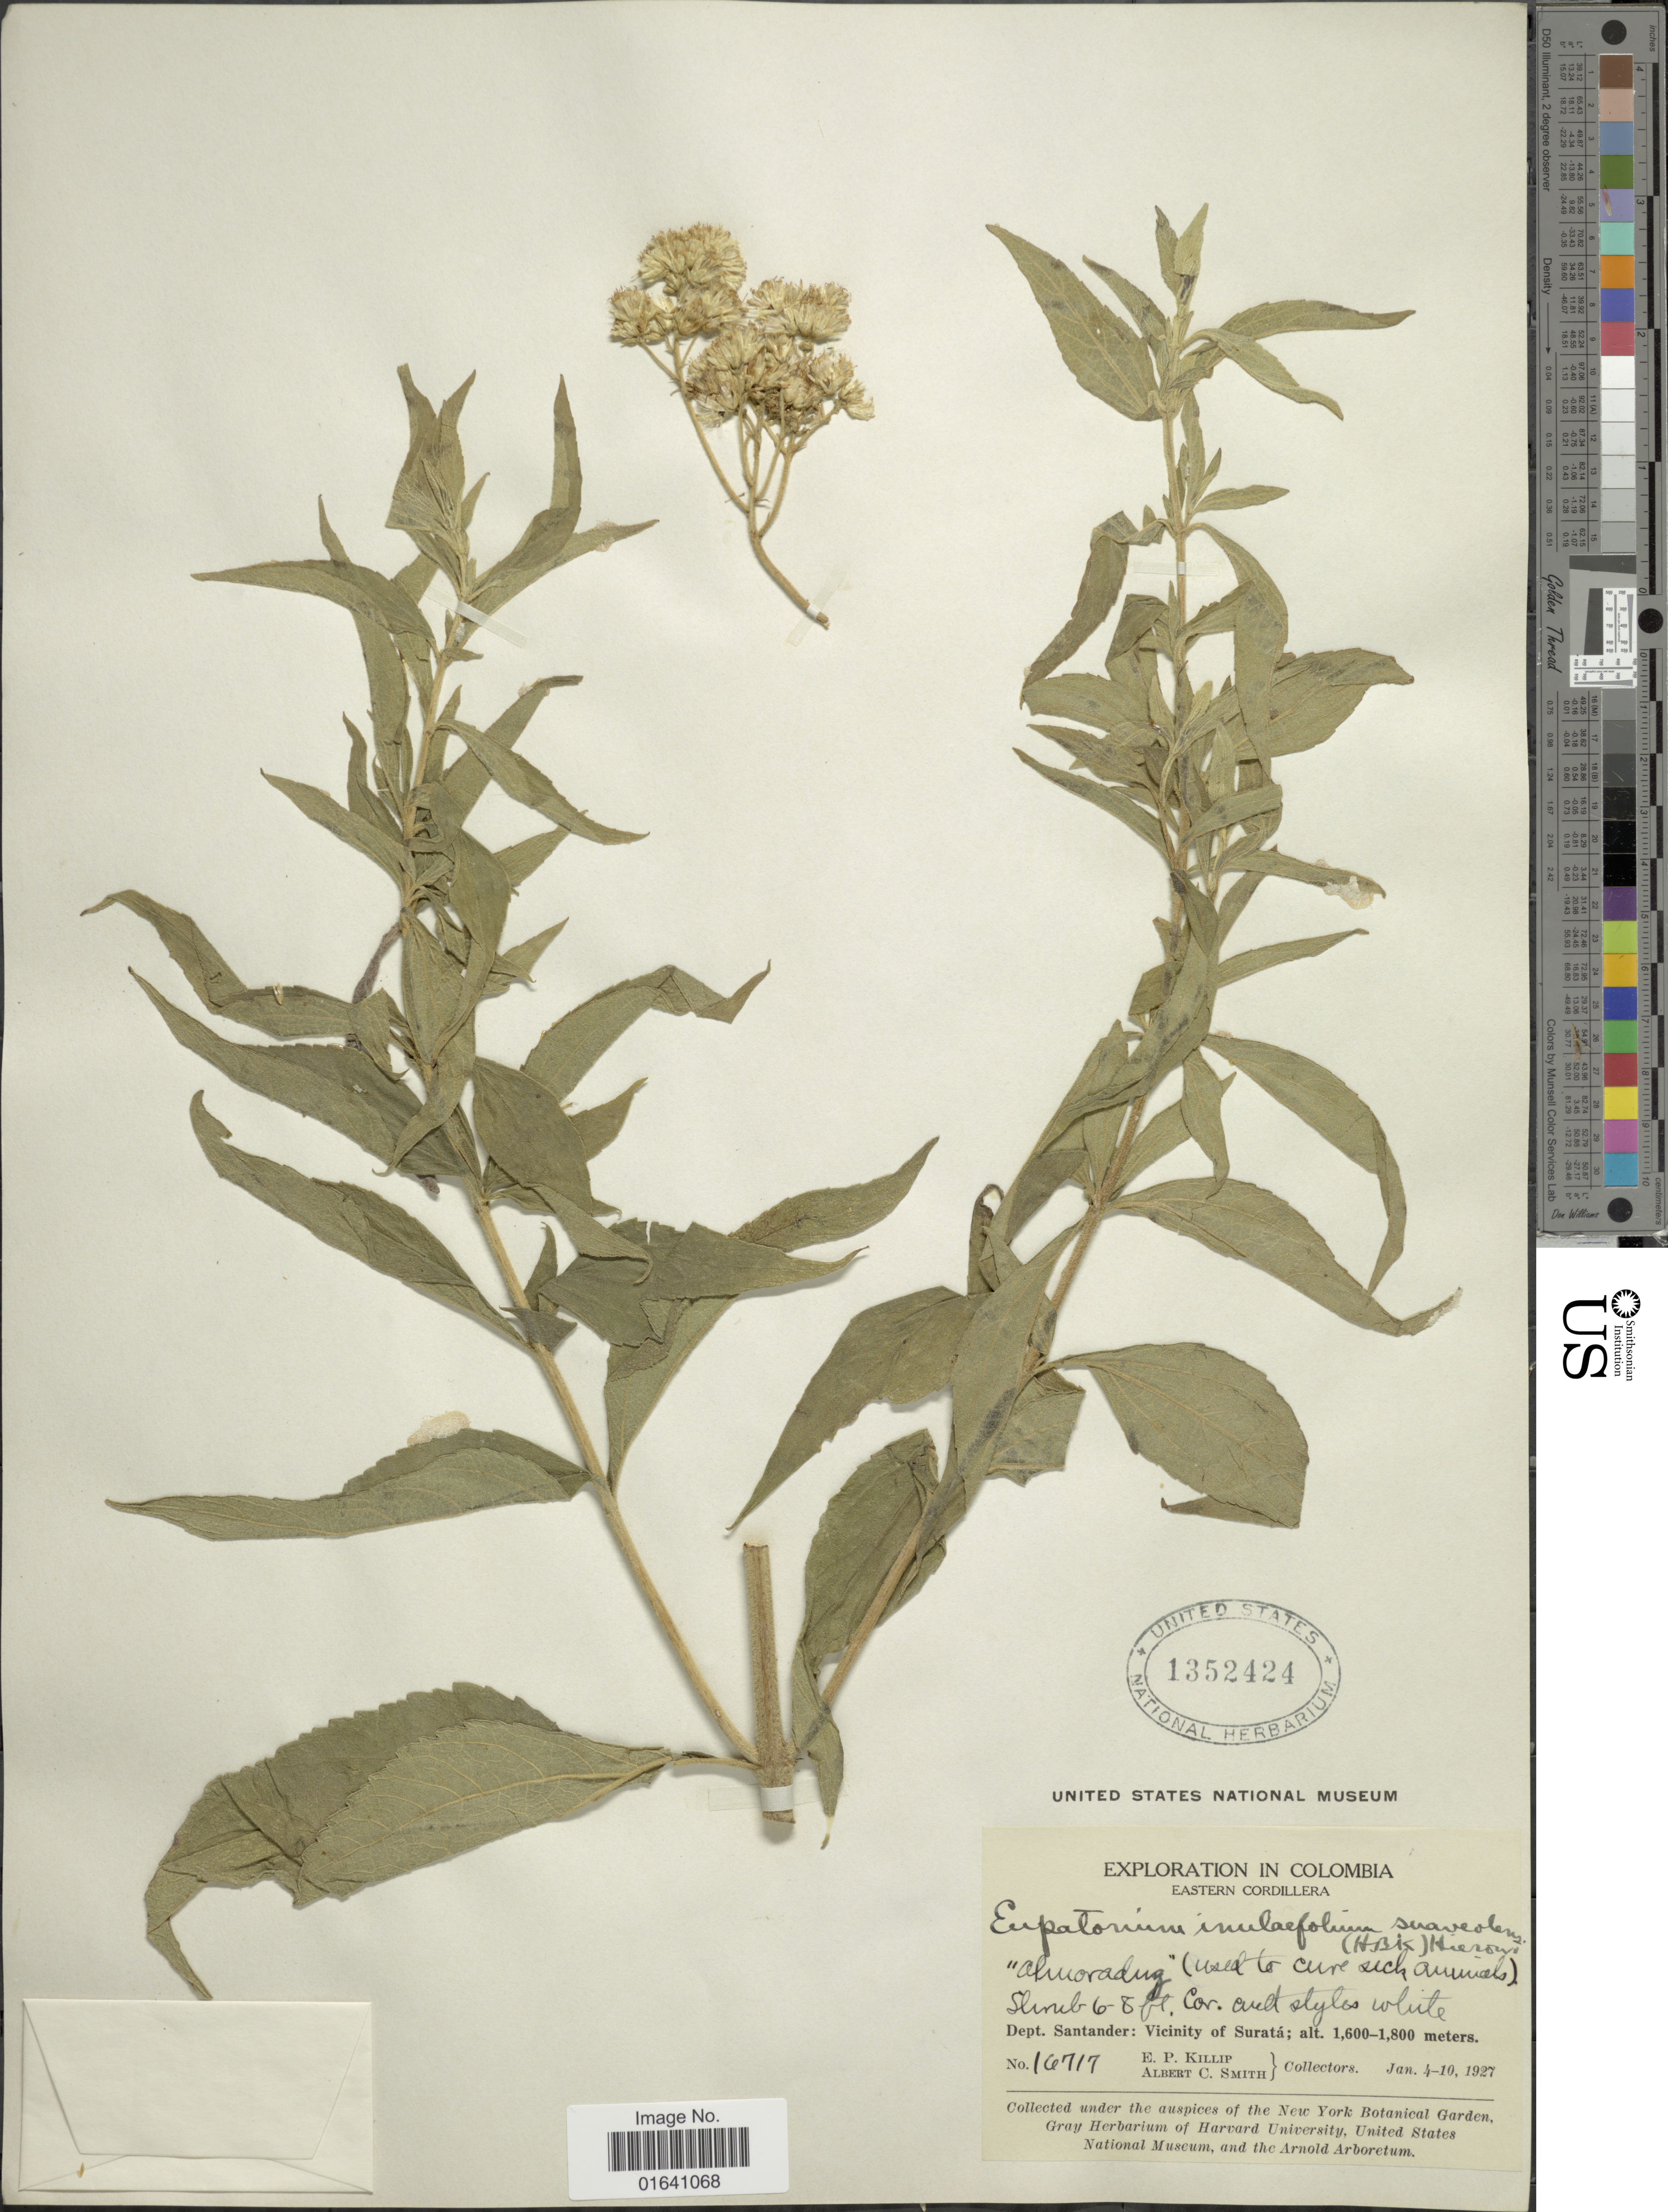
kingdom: Plantae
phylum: Tracheophyta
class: Magnoliopsida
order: Asterales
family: Asteraceae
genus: Austroeupatorium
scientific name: Austroeupatorium inulaefolium var. suaveolens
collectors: E. P. Killip & A. C. Smith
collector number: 16717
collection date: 1927-01-04/1927-01-10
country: Colombia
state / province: Santander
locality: Eastern Cordillera, Dept Santander: Vicinity of Suratá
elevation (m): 1600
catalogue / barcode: US 1352424